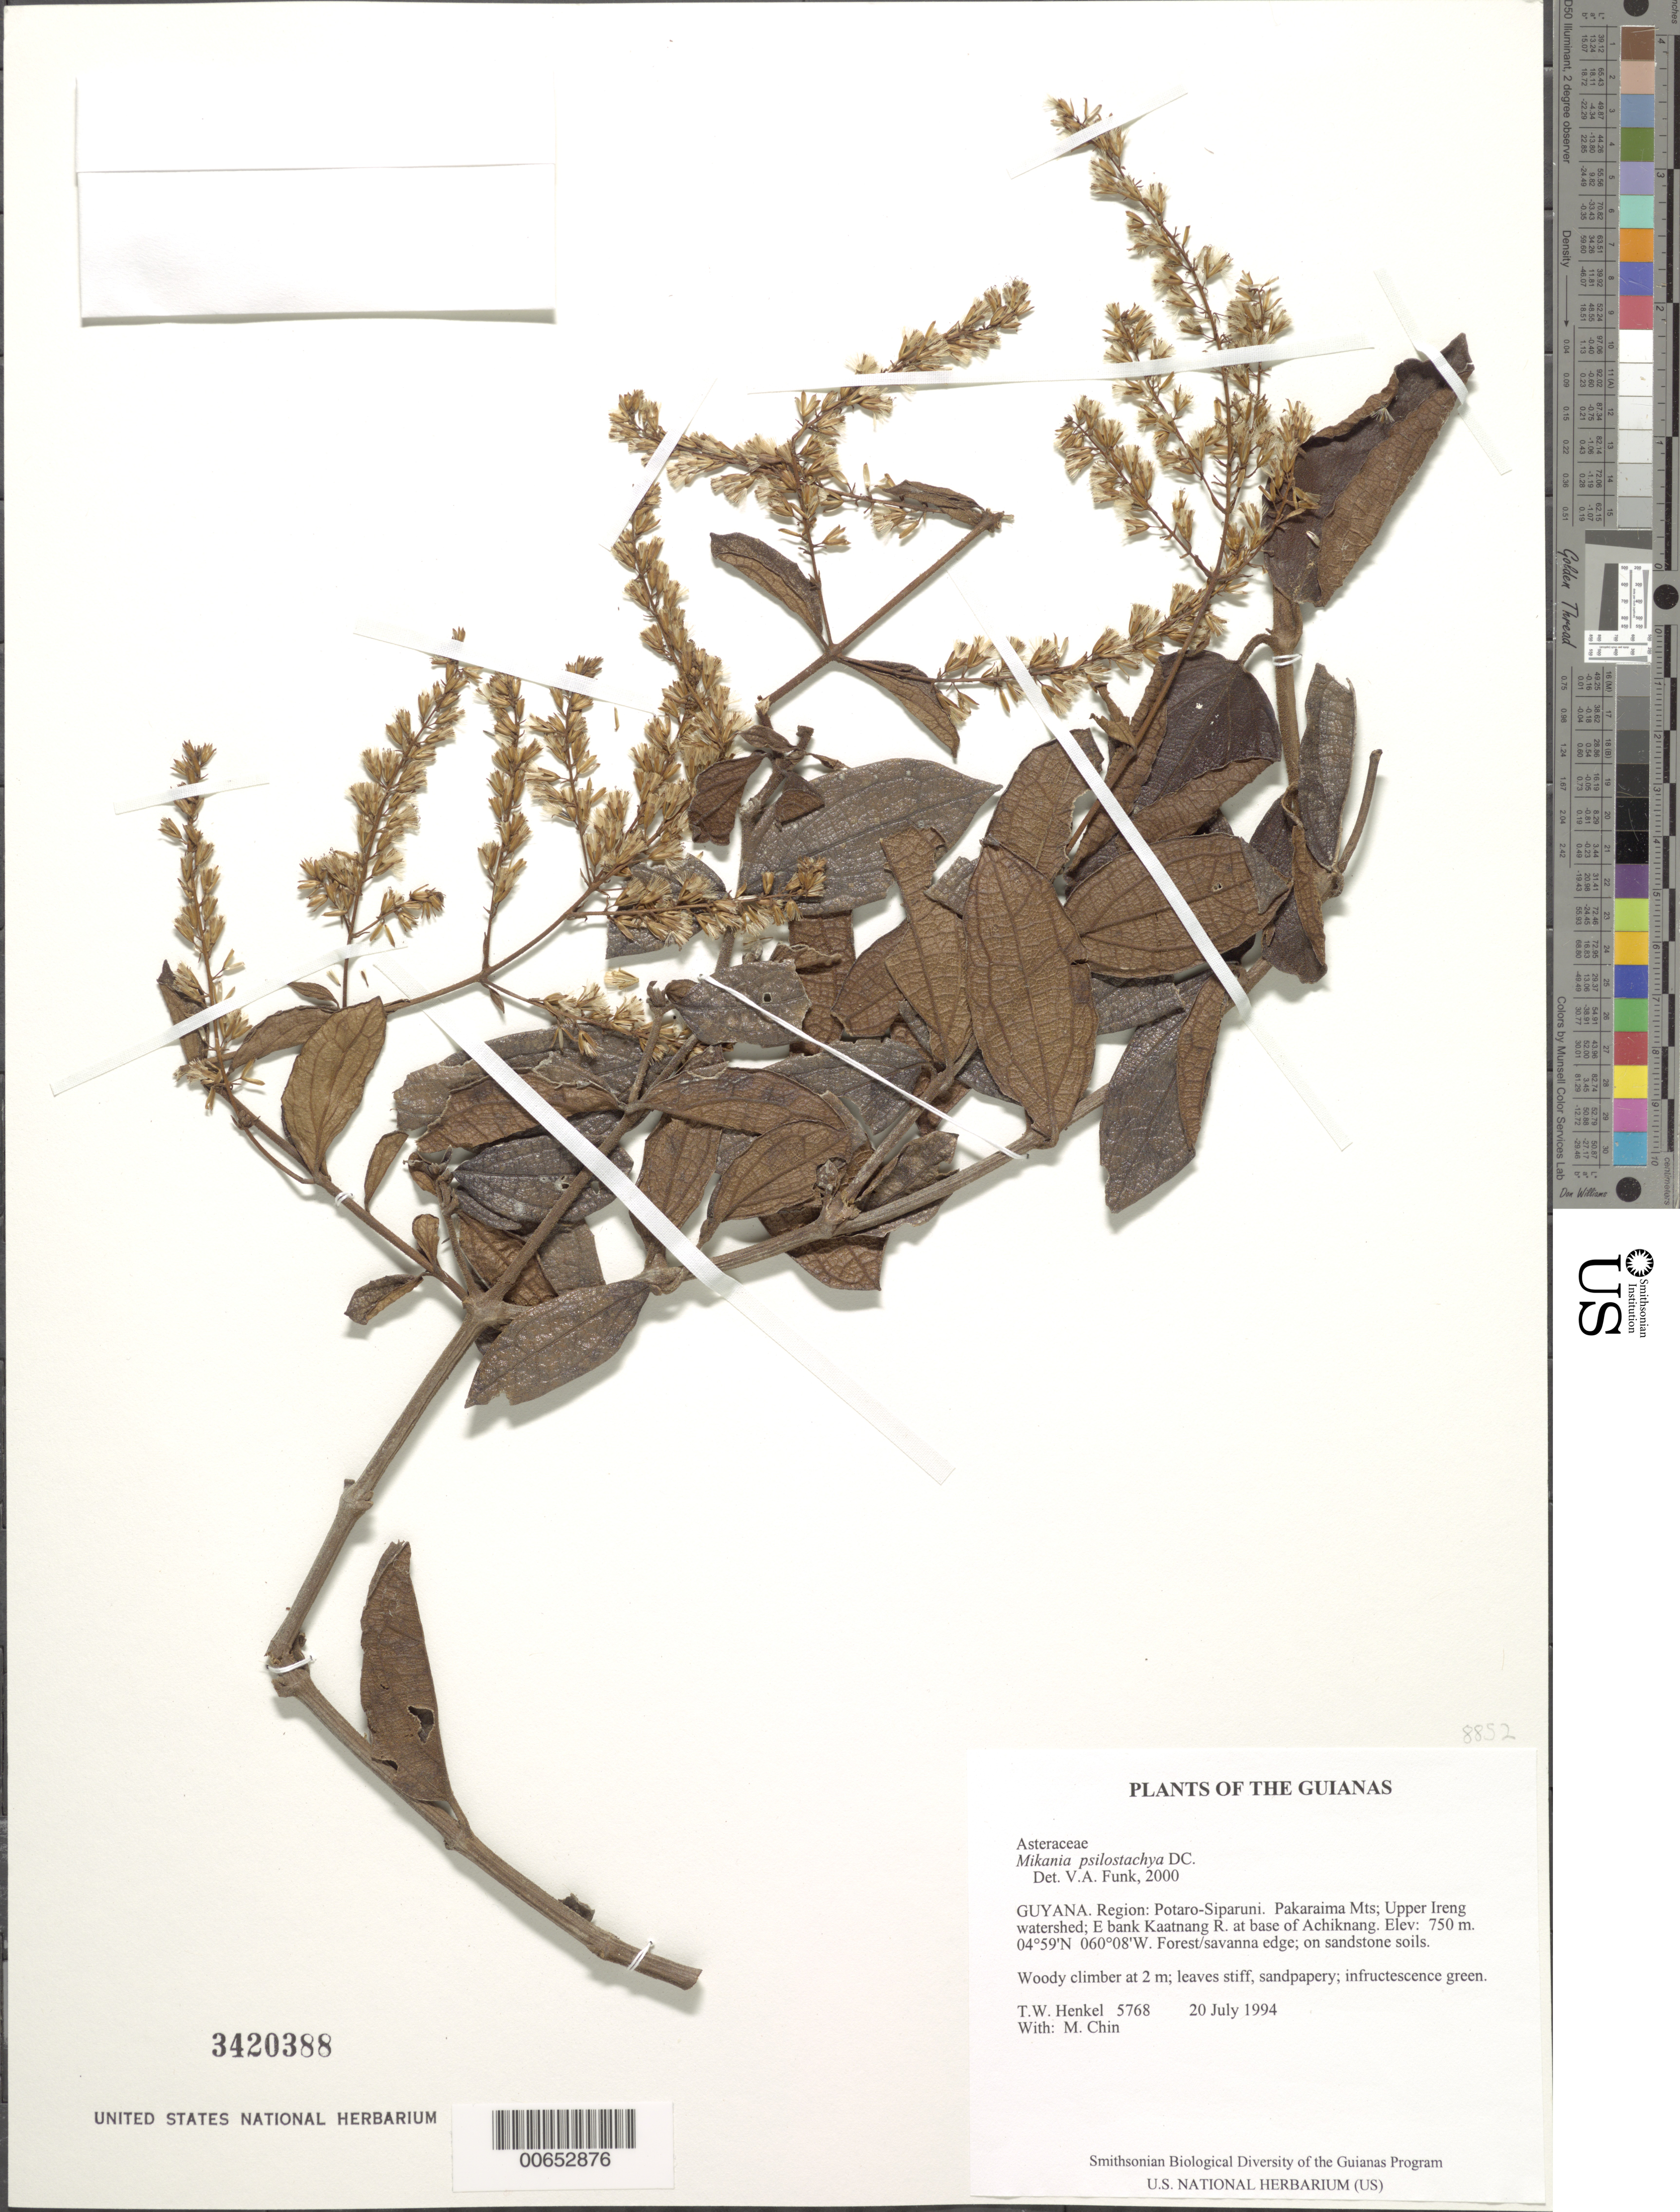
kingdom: Plantae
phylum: Tracheophyta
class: Magnoliopsida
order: Asterales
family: Asteraceae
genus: Mikania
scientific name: Mikania psilostachya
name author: DC.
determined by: Funk, Vicki A., (BOT), Smithsonian Institution - National Museum of Natural History (UNITED STATES)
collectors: T. Henkel & M. Chin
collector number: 5768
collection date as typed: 20 July 1994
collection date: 1994-07-20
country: Guyana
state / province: Potaro-Siparuni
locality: Pakaraima Mts; Upper Ireng watershed; E bank Kaatnang R. at base of Achiknang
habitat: Forest/savanna edge; on sandstone soils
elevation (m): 750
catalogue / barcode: US 3420388